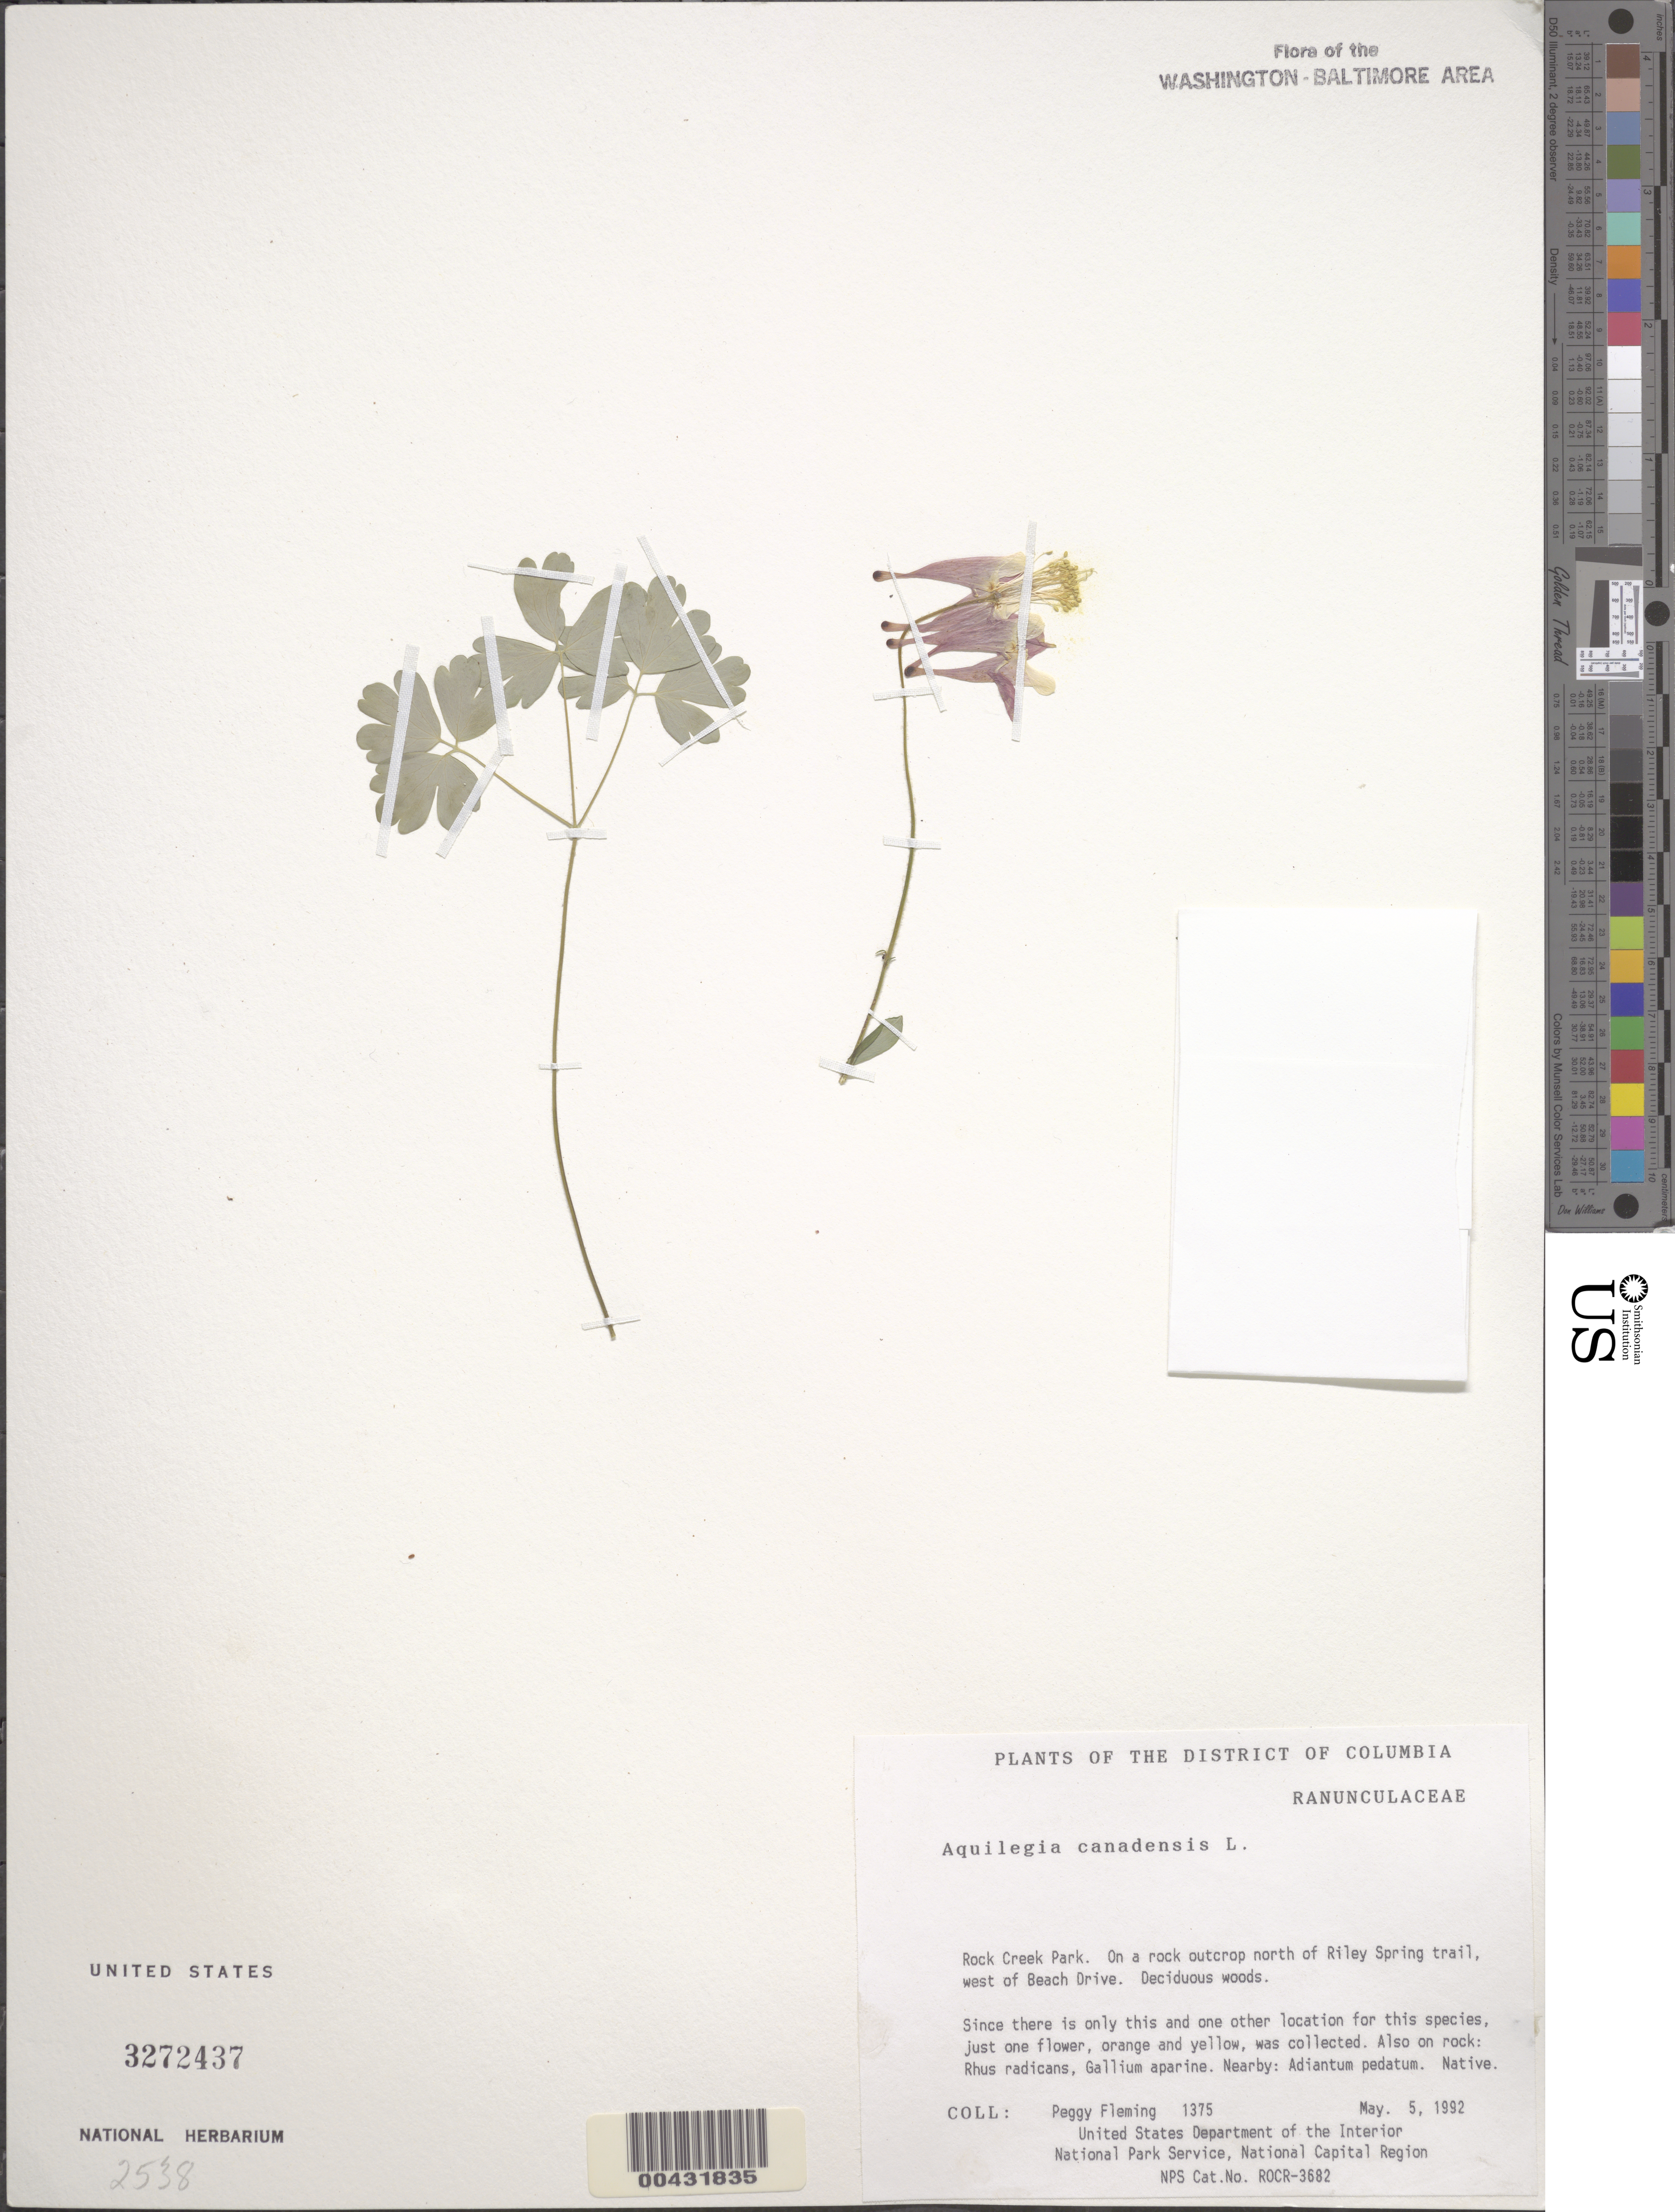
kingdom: Plantae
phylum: Tracheophyta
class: Magnoliopsida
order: Ranunculales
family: Ranunculaceae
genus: Aquilegia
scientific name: Aquilegia canadensis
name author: L.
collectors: P. Fleming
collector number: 1375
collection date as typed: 05 May 1992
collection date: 1992-05-05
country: United States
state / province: District of Columbia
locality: Rock Creek Park, N of Riley Spring Trail, W of Beach Drive Rock Creek Park and Vicinity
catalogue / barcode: US 3272437